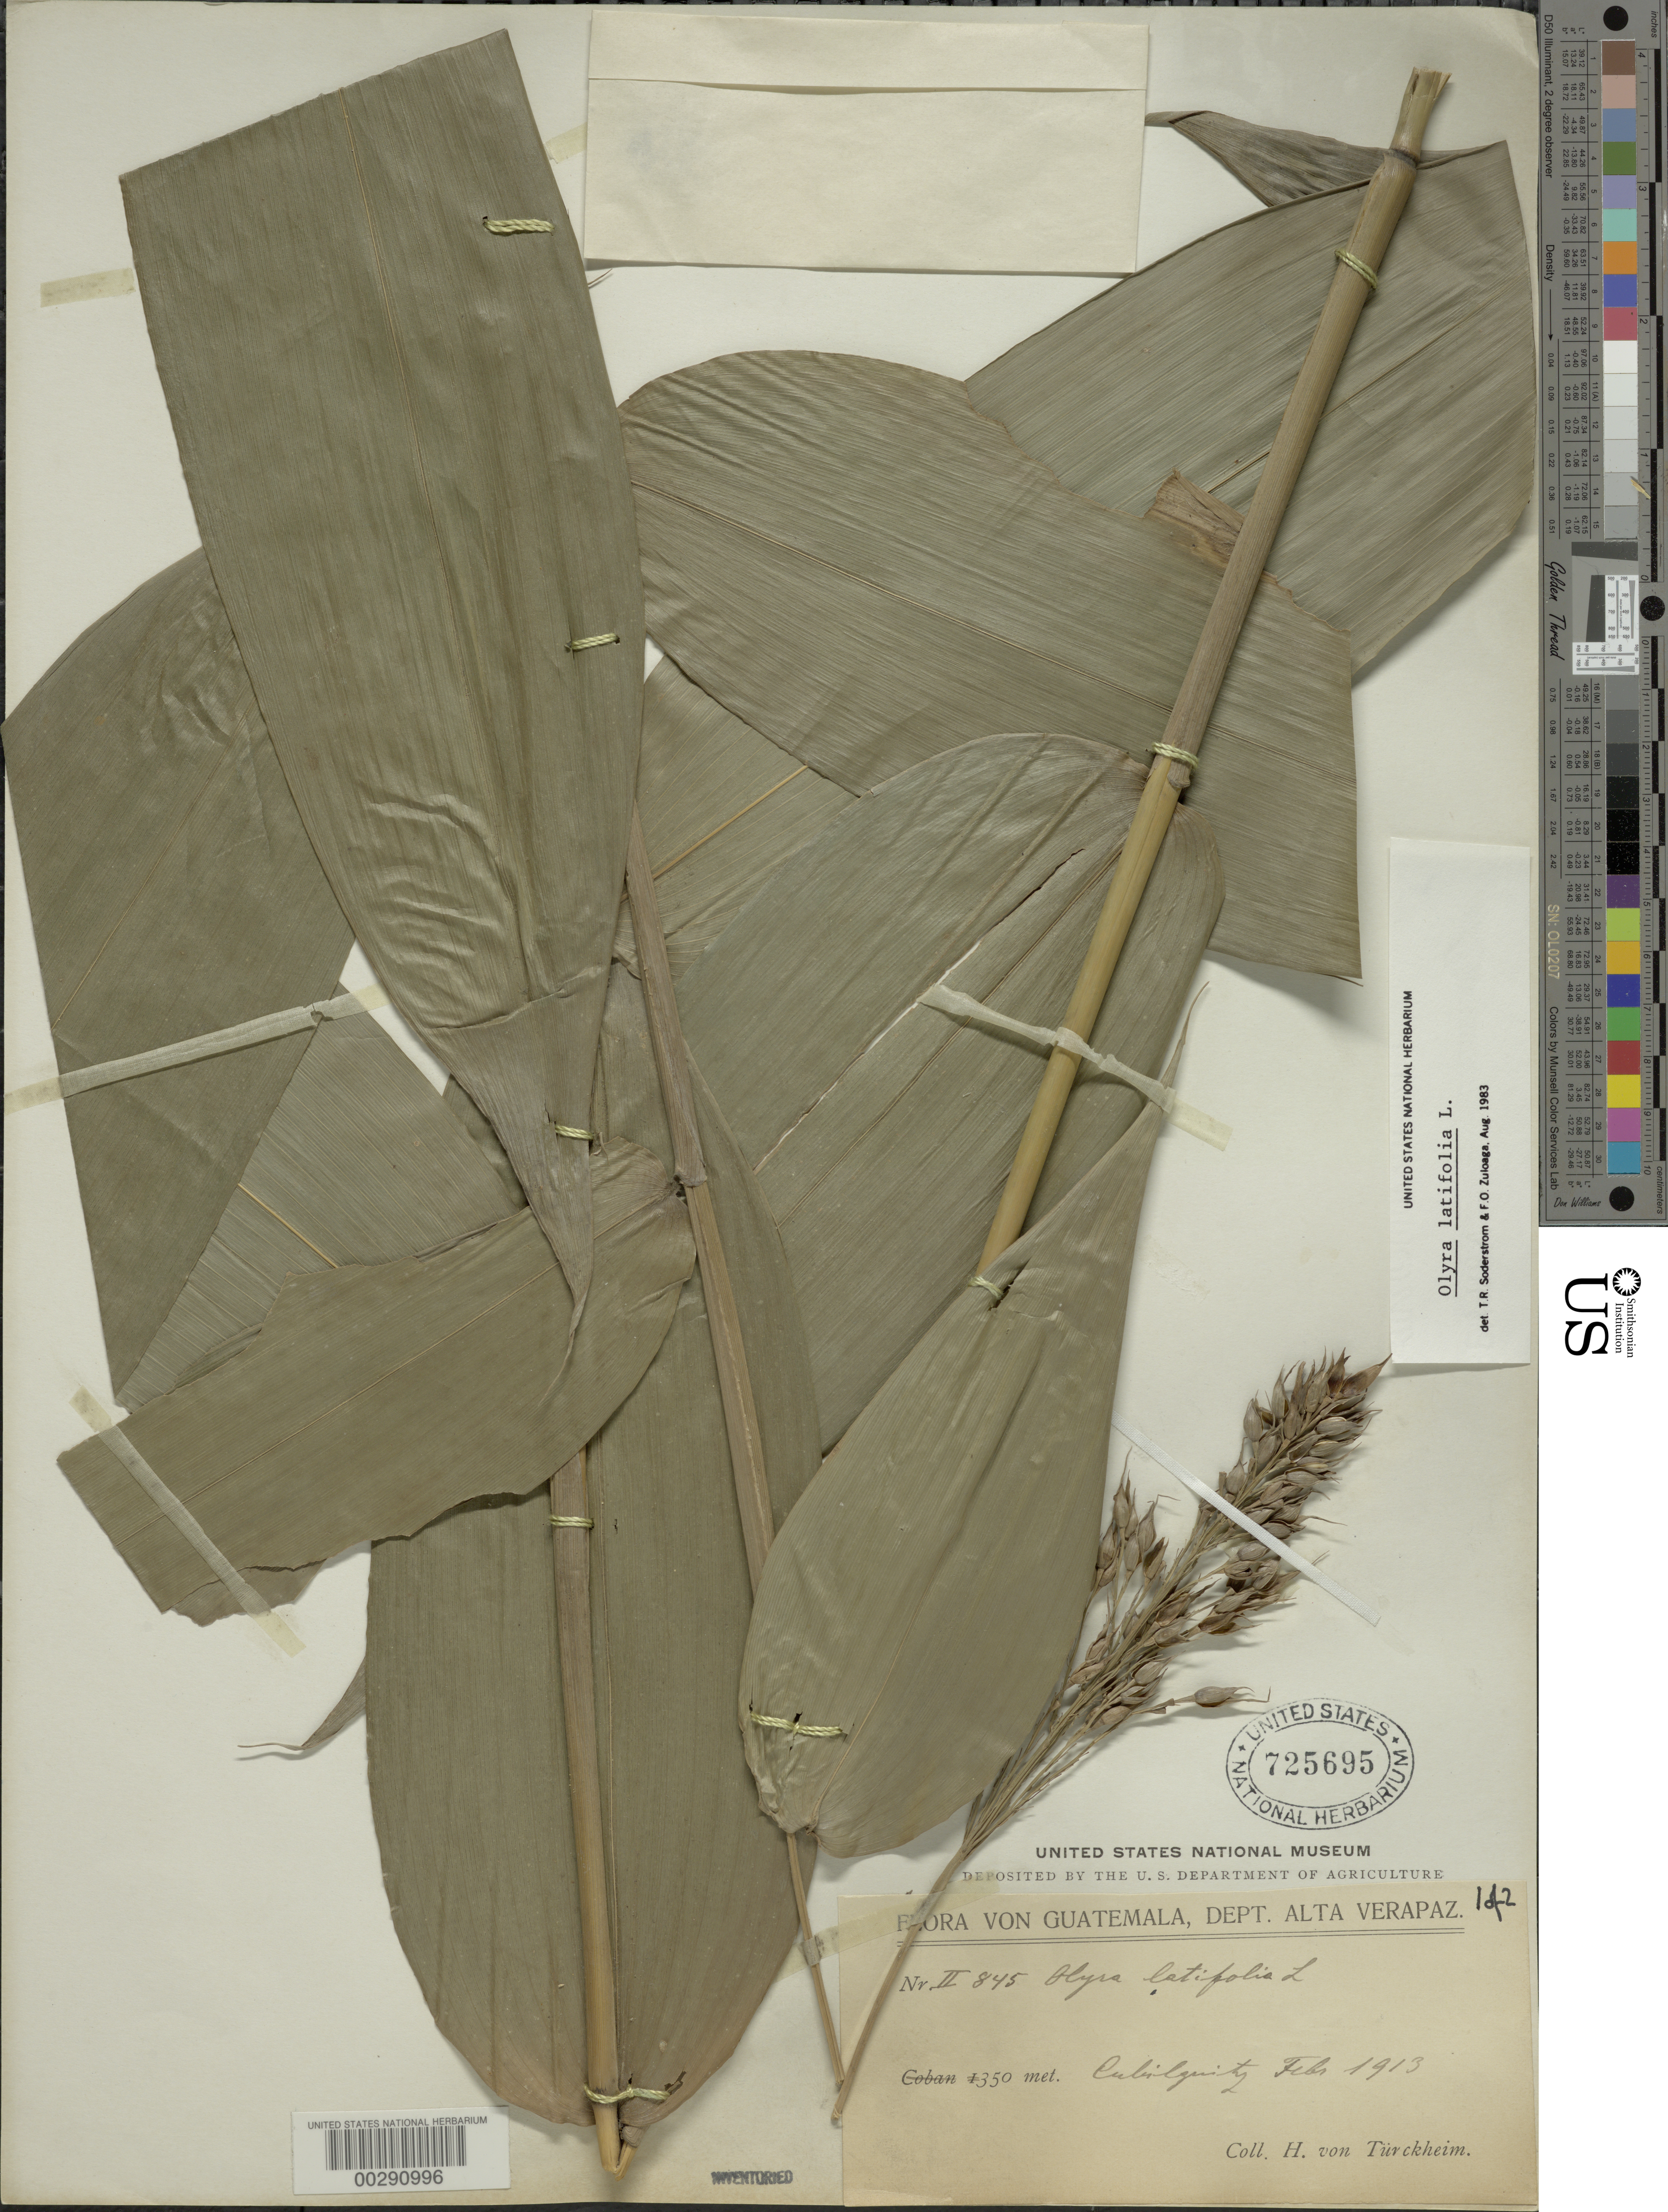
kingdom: Plantae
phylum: Tracheophyta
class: Liliopsida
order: Poales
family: Poaceae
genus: Olyra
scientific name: Olyra latifolia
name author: L.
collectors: H. von Türckheim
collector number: Ii845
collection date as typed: Feb 1913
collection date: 1913-02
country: Guatemala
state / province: Alta Verapaz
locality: Cubilquitz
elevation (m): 350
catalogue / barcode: US 725695